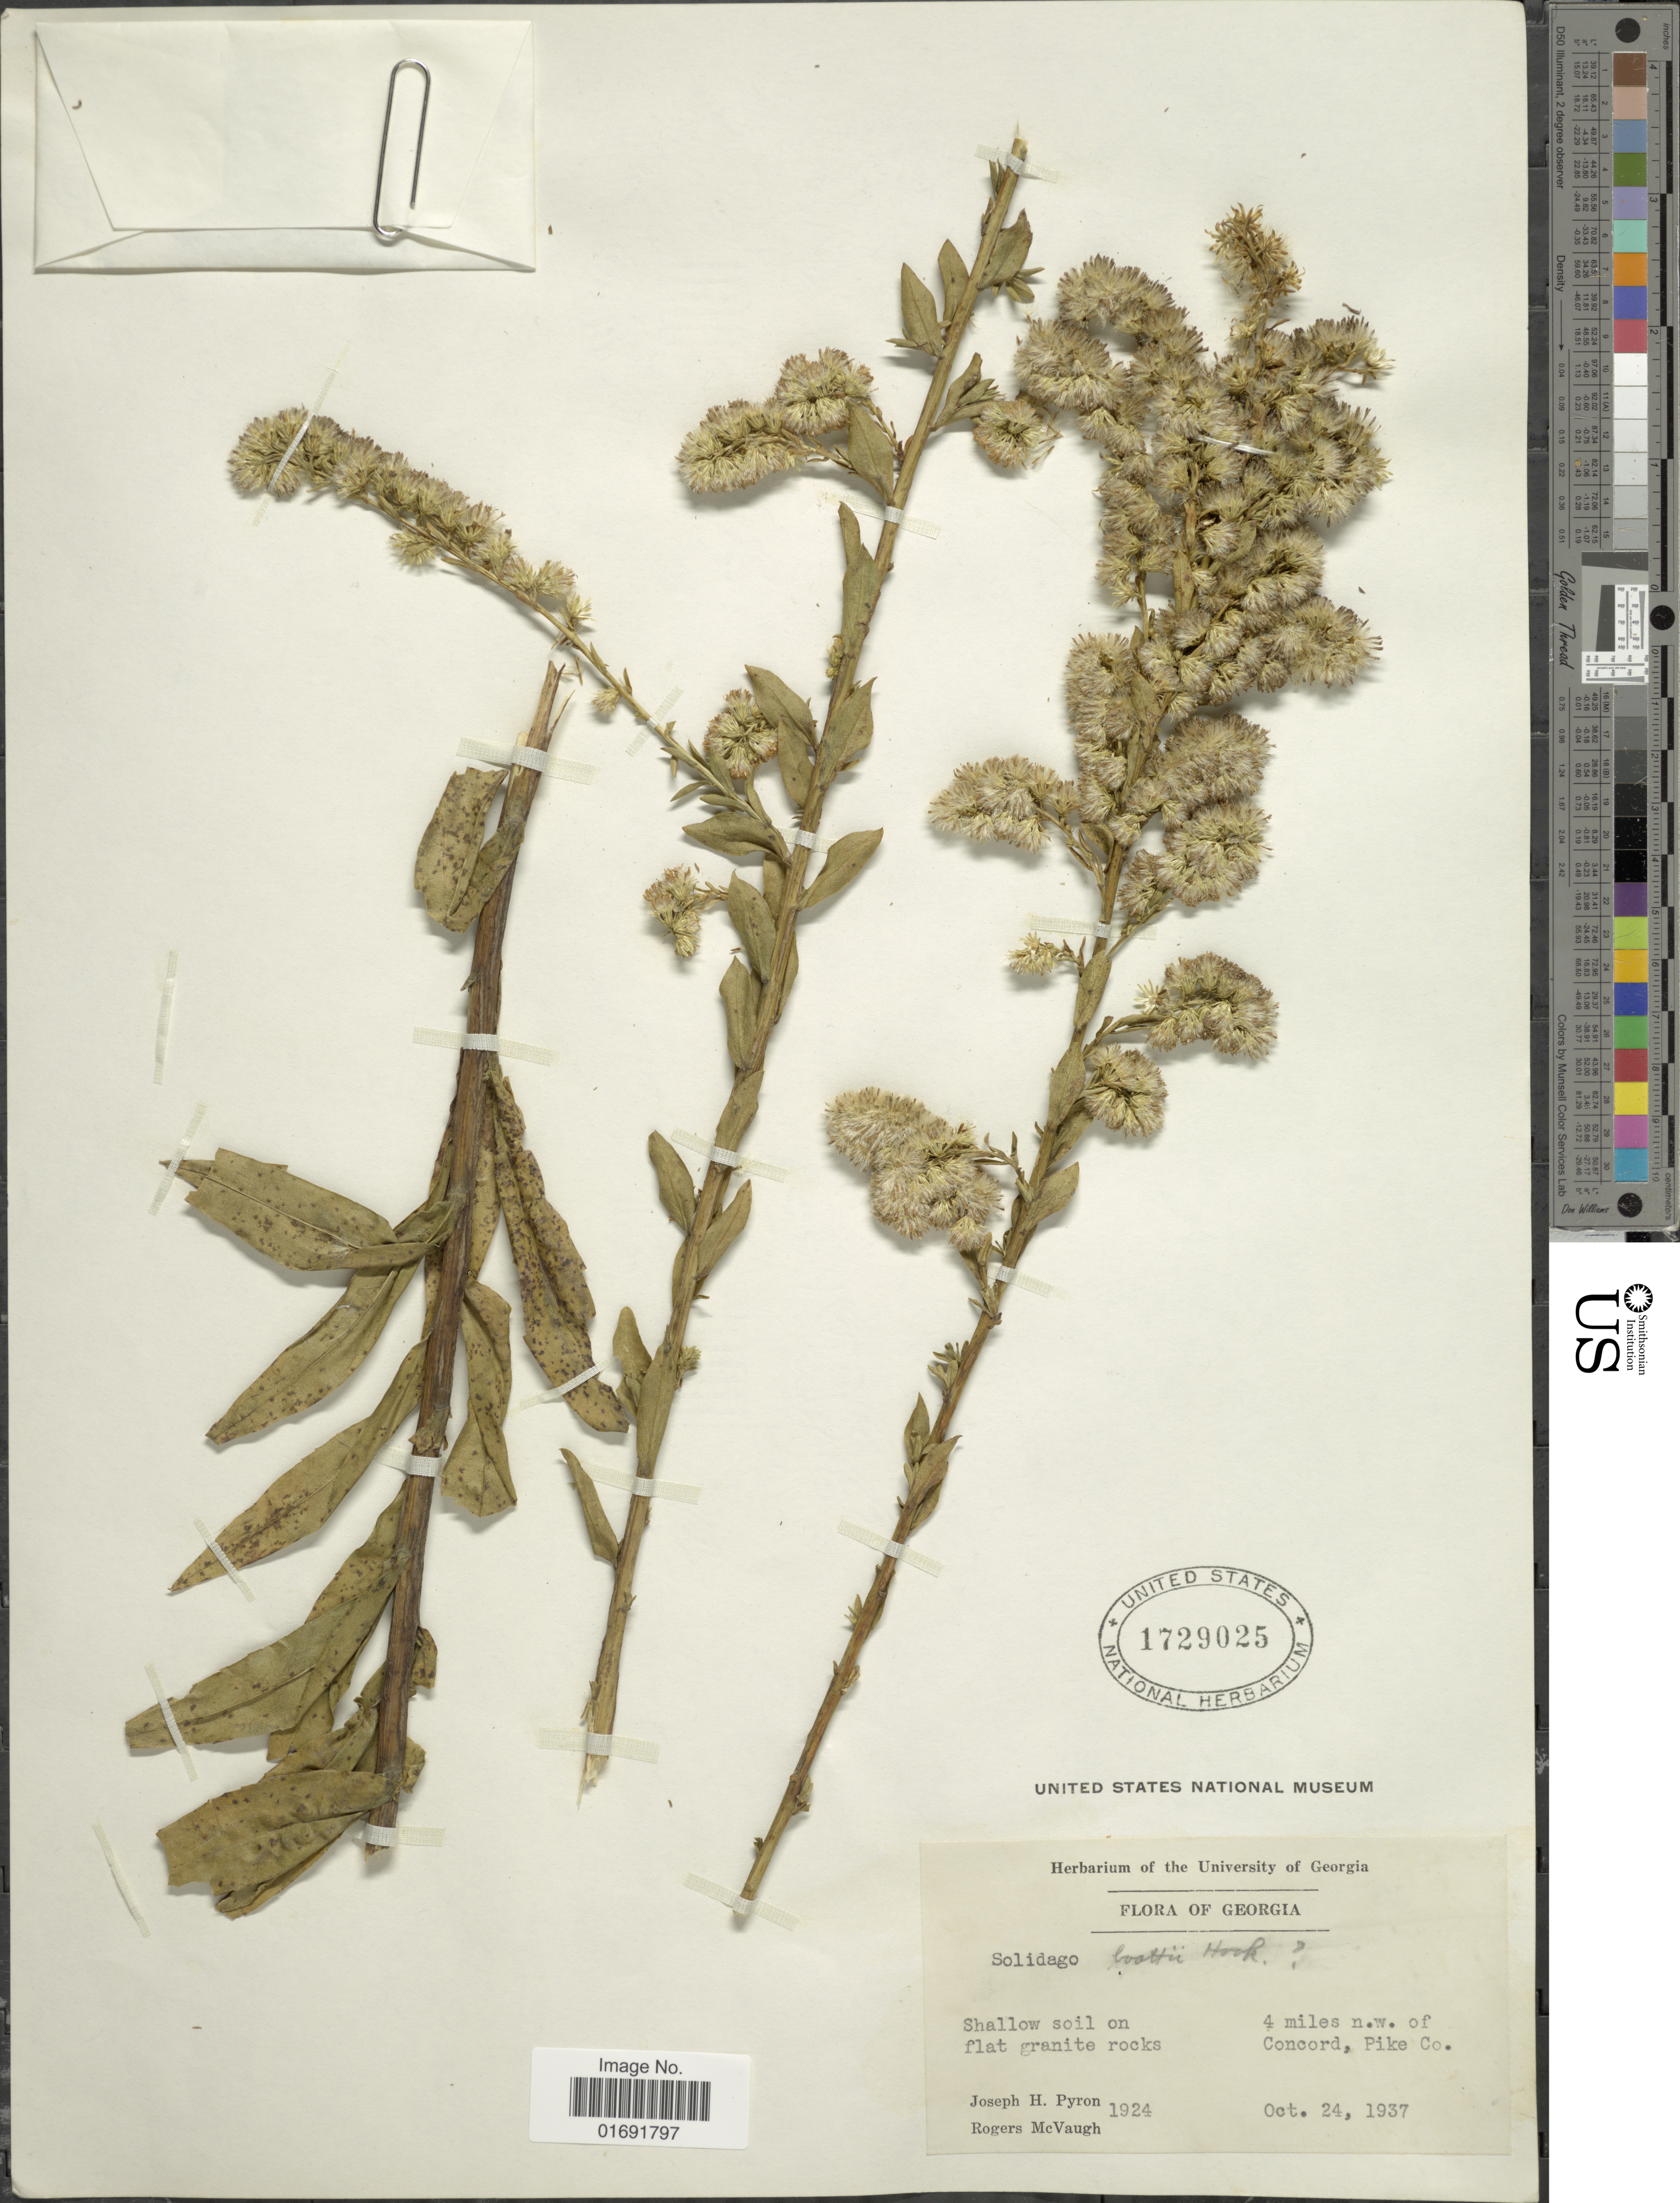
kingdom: Plantae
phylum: Tracheophyta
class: Magnoliopsida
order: Asterales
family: Asteraceae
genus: Solidago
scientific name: Solidago sp.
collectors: J. H. Pyron & R. McVaugh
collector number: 1924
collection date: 1937-10-24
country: United States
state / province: Georgia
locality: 4 miles n. w. of Concord, Pike Co.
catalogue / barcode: US 1729025